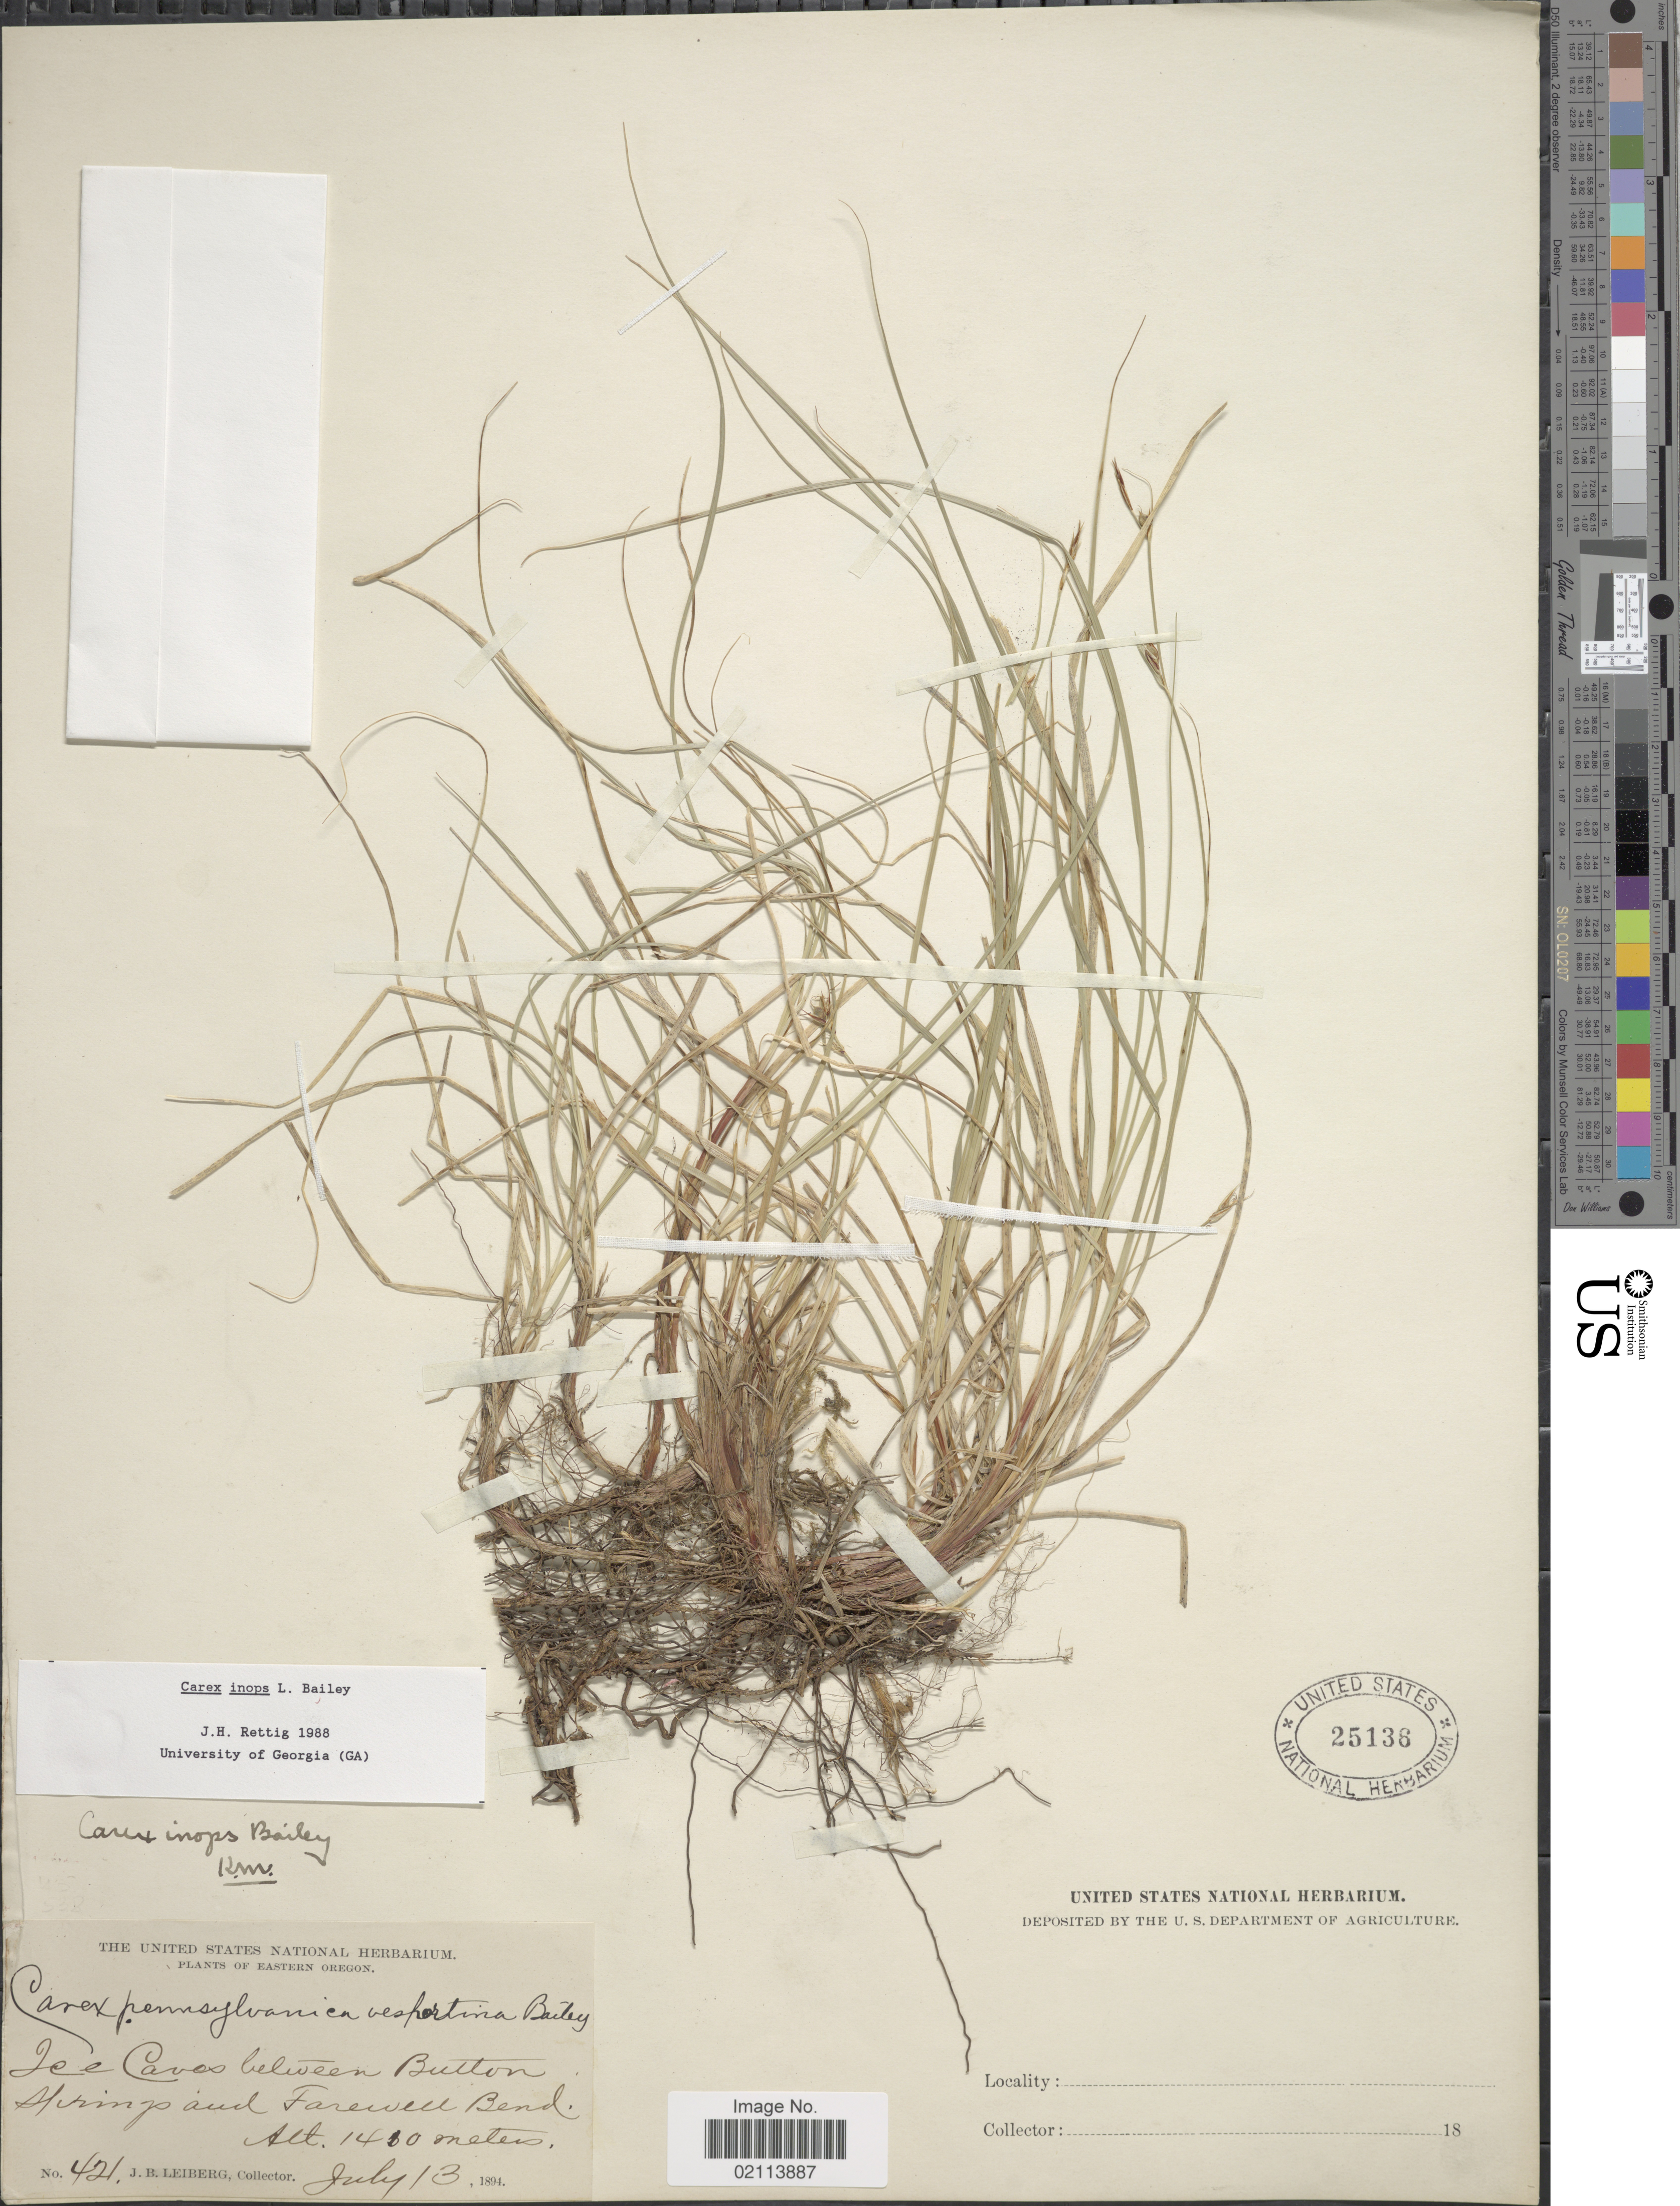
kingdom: Plantae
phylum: Tracheophyta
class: Liliopsida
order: Poales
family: Cyperaceae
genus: Carex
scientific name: Carex inops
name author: L.H. Bailey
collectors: J. B. Leiberg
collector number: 421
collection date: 1894-07-13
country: United States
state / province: Oregon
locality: Eastern Oregon, Ice Caves between Button Springs and Farewell Bend.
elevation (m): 1410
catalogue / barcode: US 25136